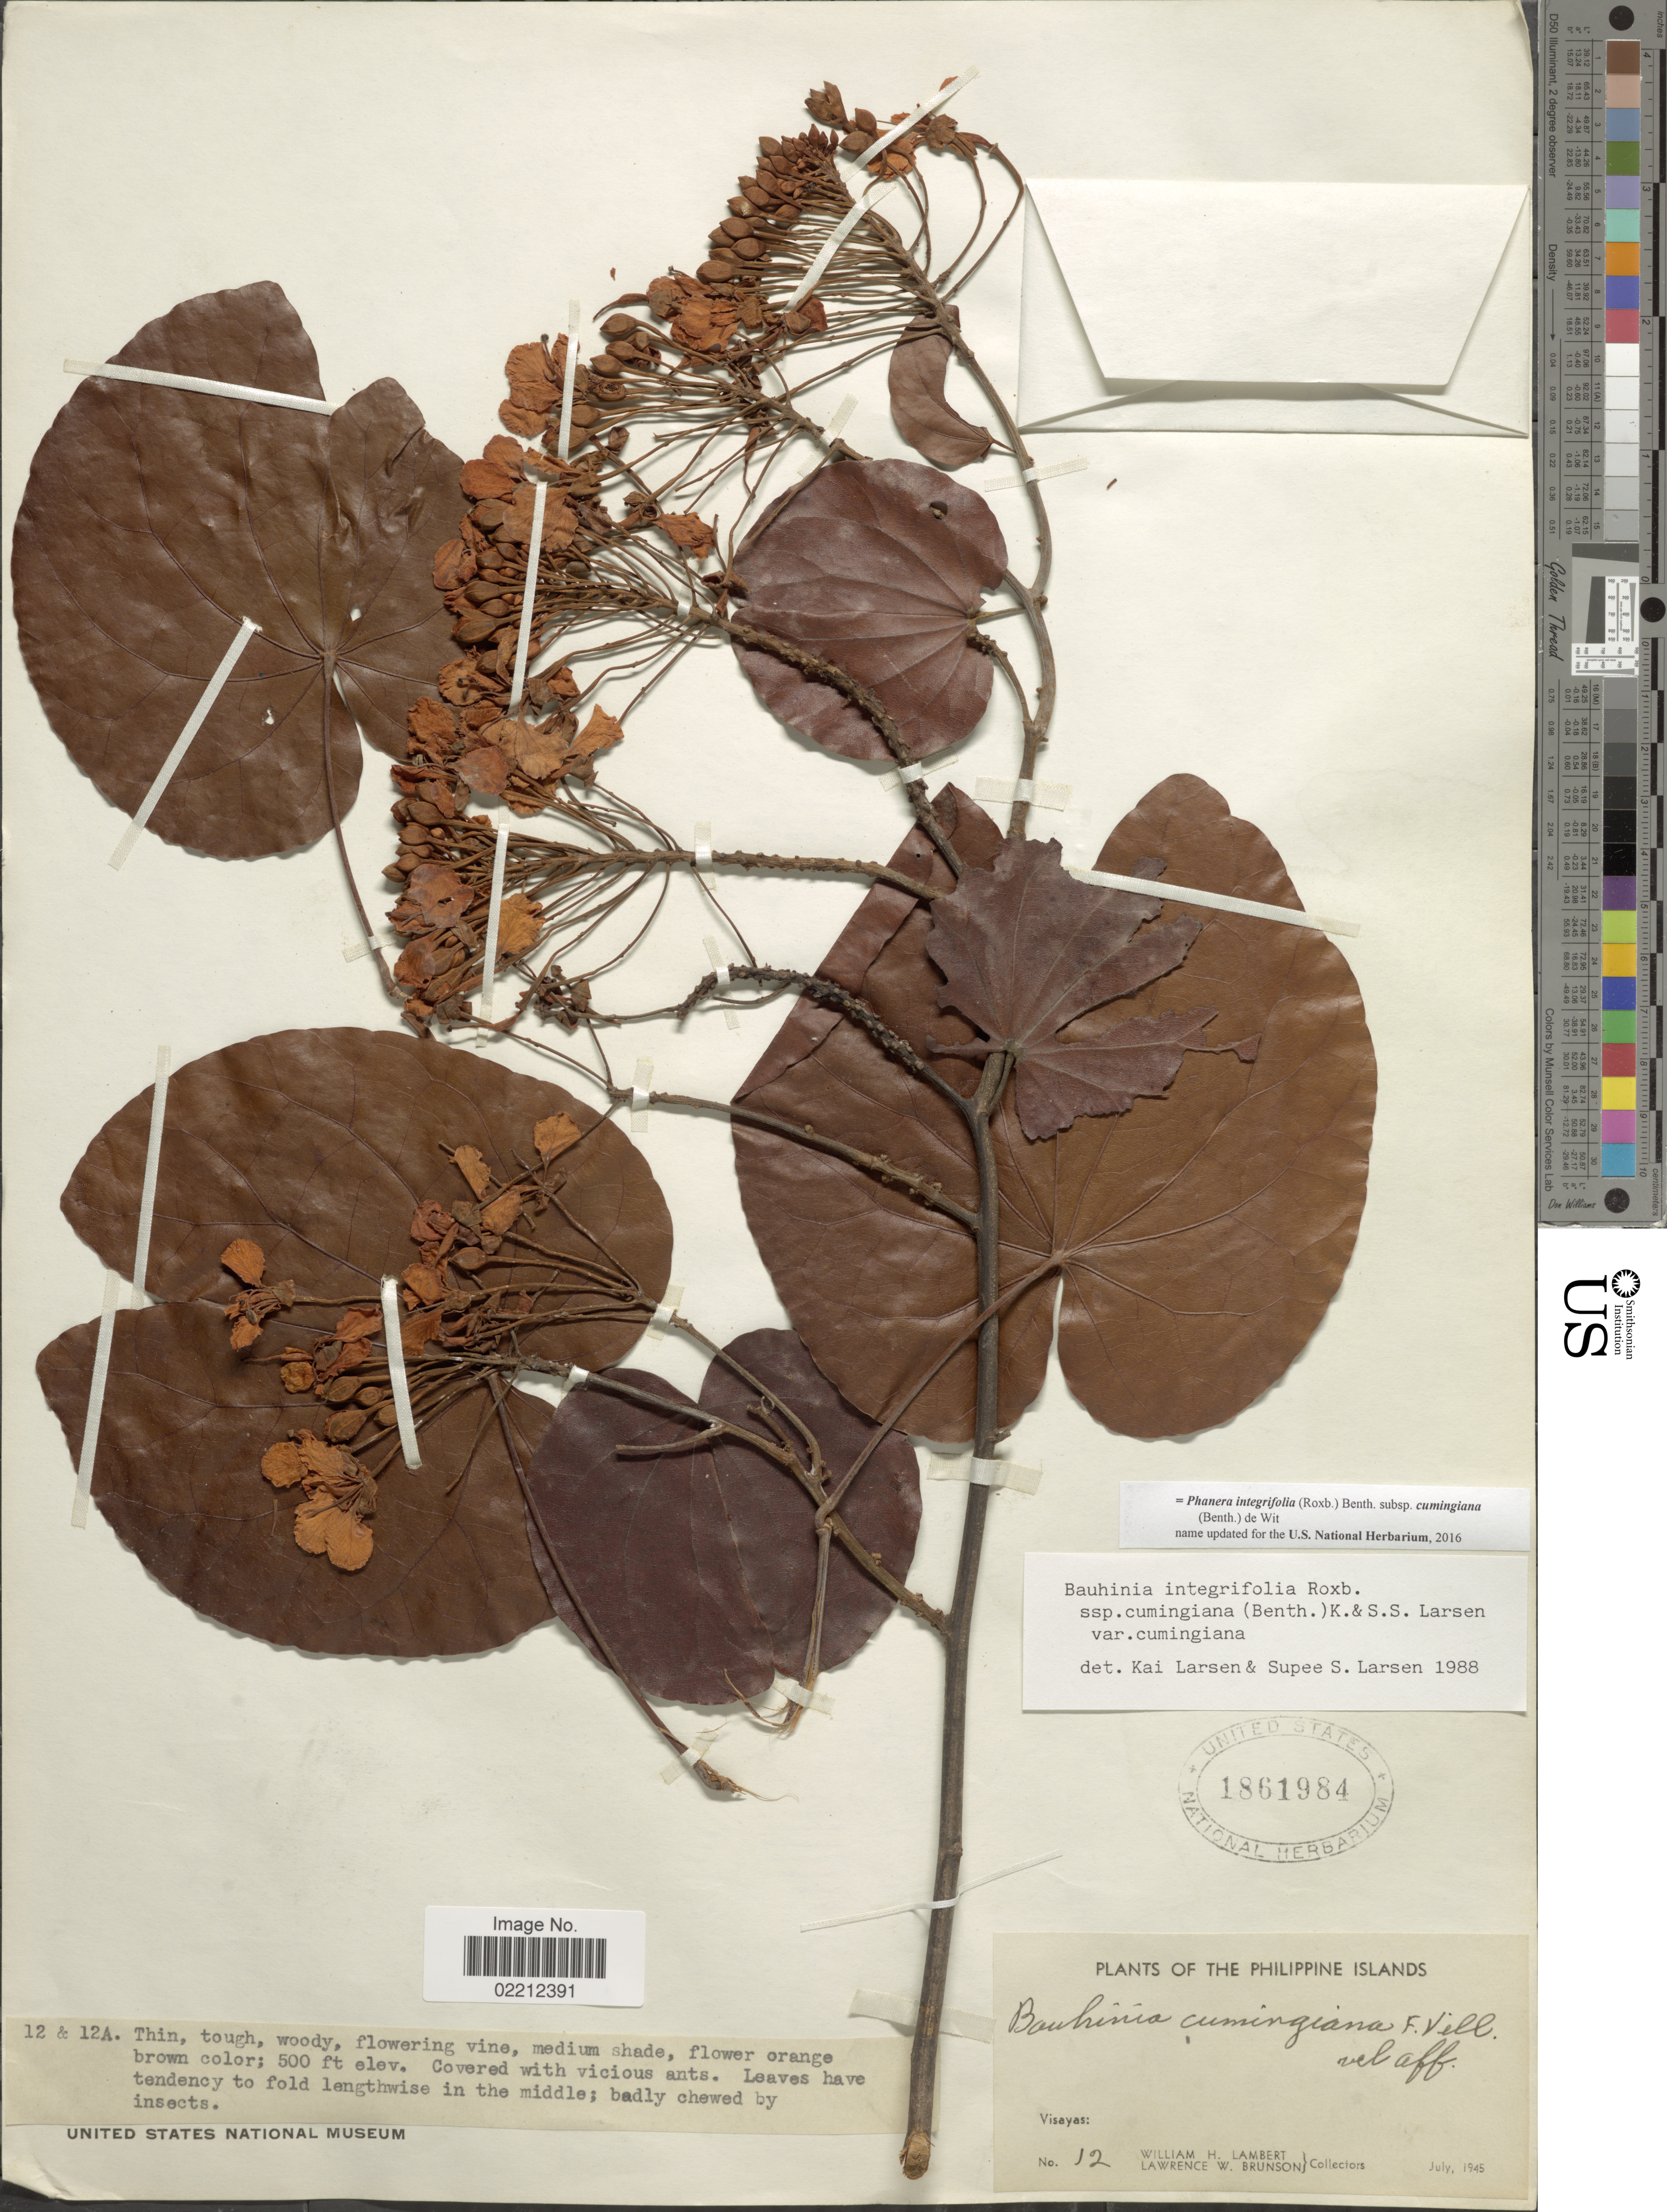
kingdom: Plantae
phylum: Tracheophyta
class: Magnoliopsida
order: Fabales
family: Fabaceae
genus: Phanera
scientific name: Phanera integrifolia subsp. cumingiana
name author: (Benth.) de Wit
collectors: W. Lambert & L. Brunson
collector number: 12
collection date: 1945-07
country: Philippines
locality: Visayas.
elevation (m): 152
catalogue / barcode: US 1861984